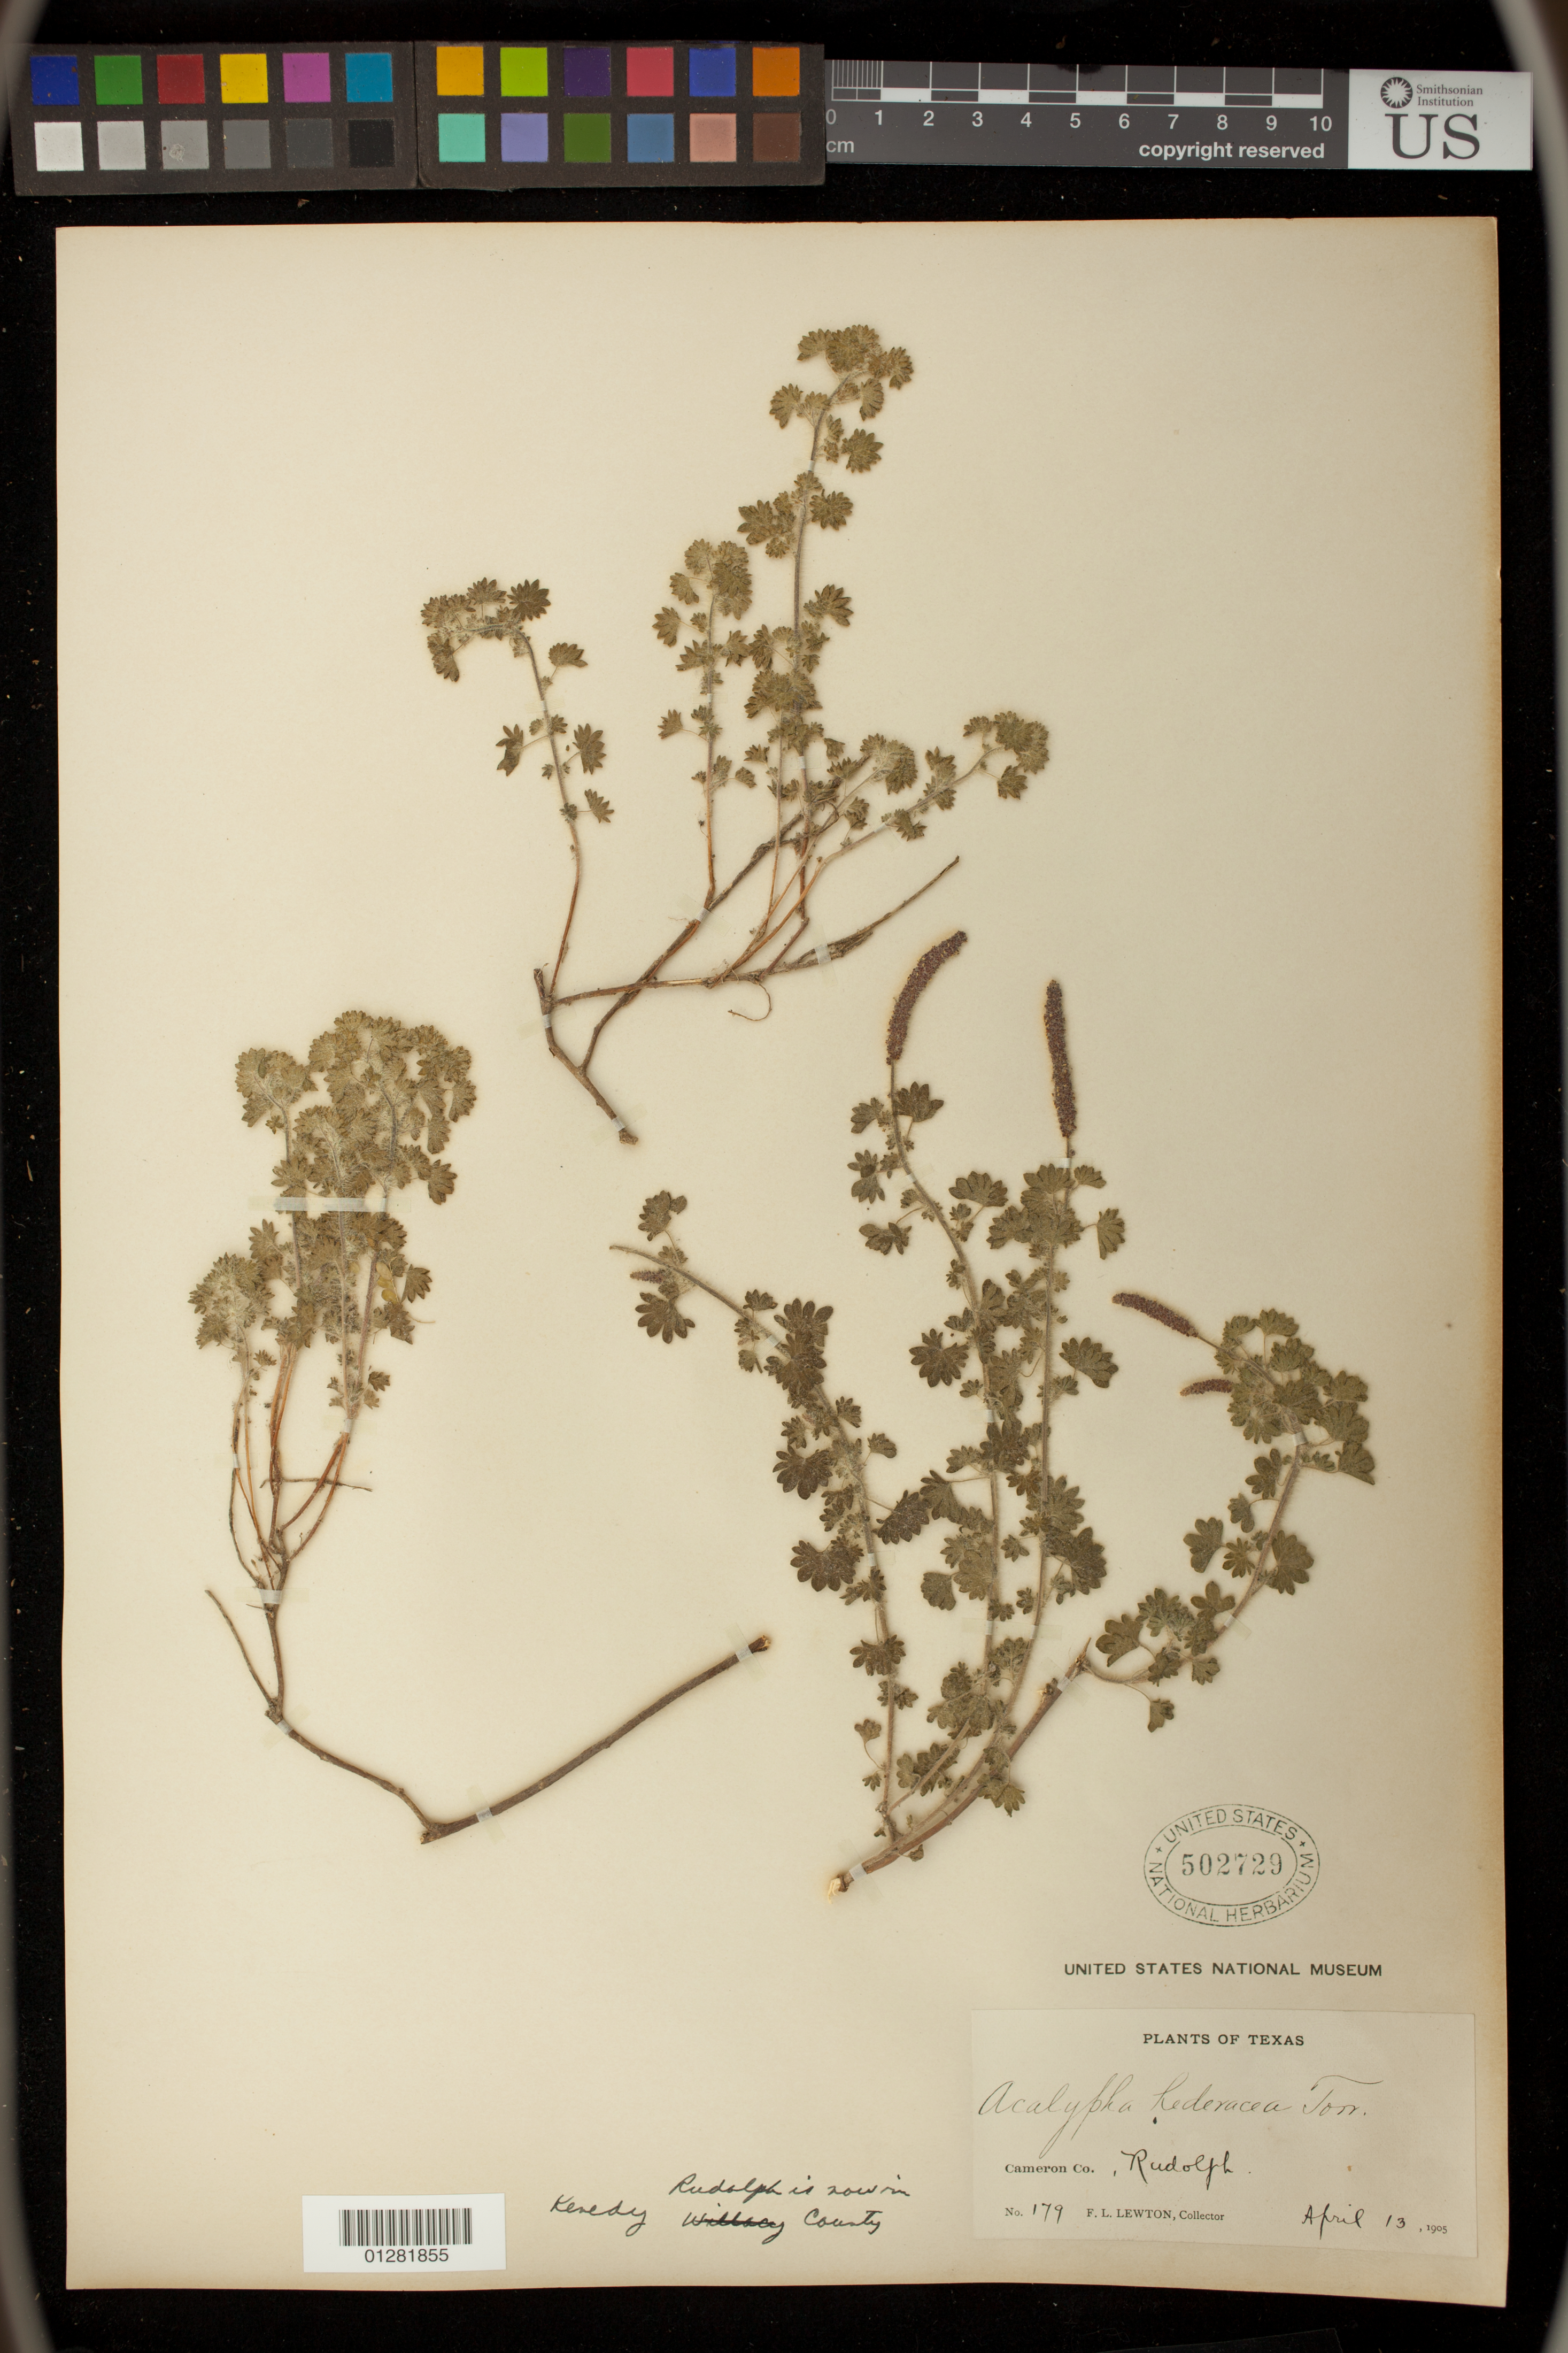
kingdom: Plantae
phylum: Tracheophyta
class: Magnoliopsida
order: Malpighiales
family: Euphorbiaceae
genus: Acalypha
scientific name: Acalypha radians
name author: Torr.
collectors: F. L. Lewton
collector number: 179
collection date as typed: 13 Apr 1905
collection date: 1905-04-13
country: United States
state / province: Texas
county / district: Kenedy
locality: Rudolph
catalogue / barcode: US 502729